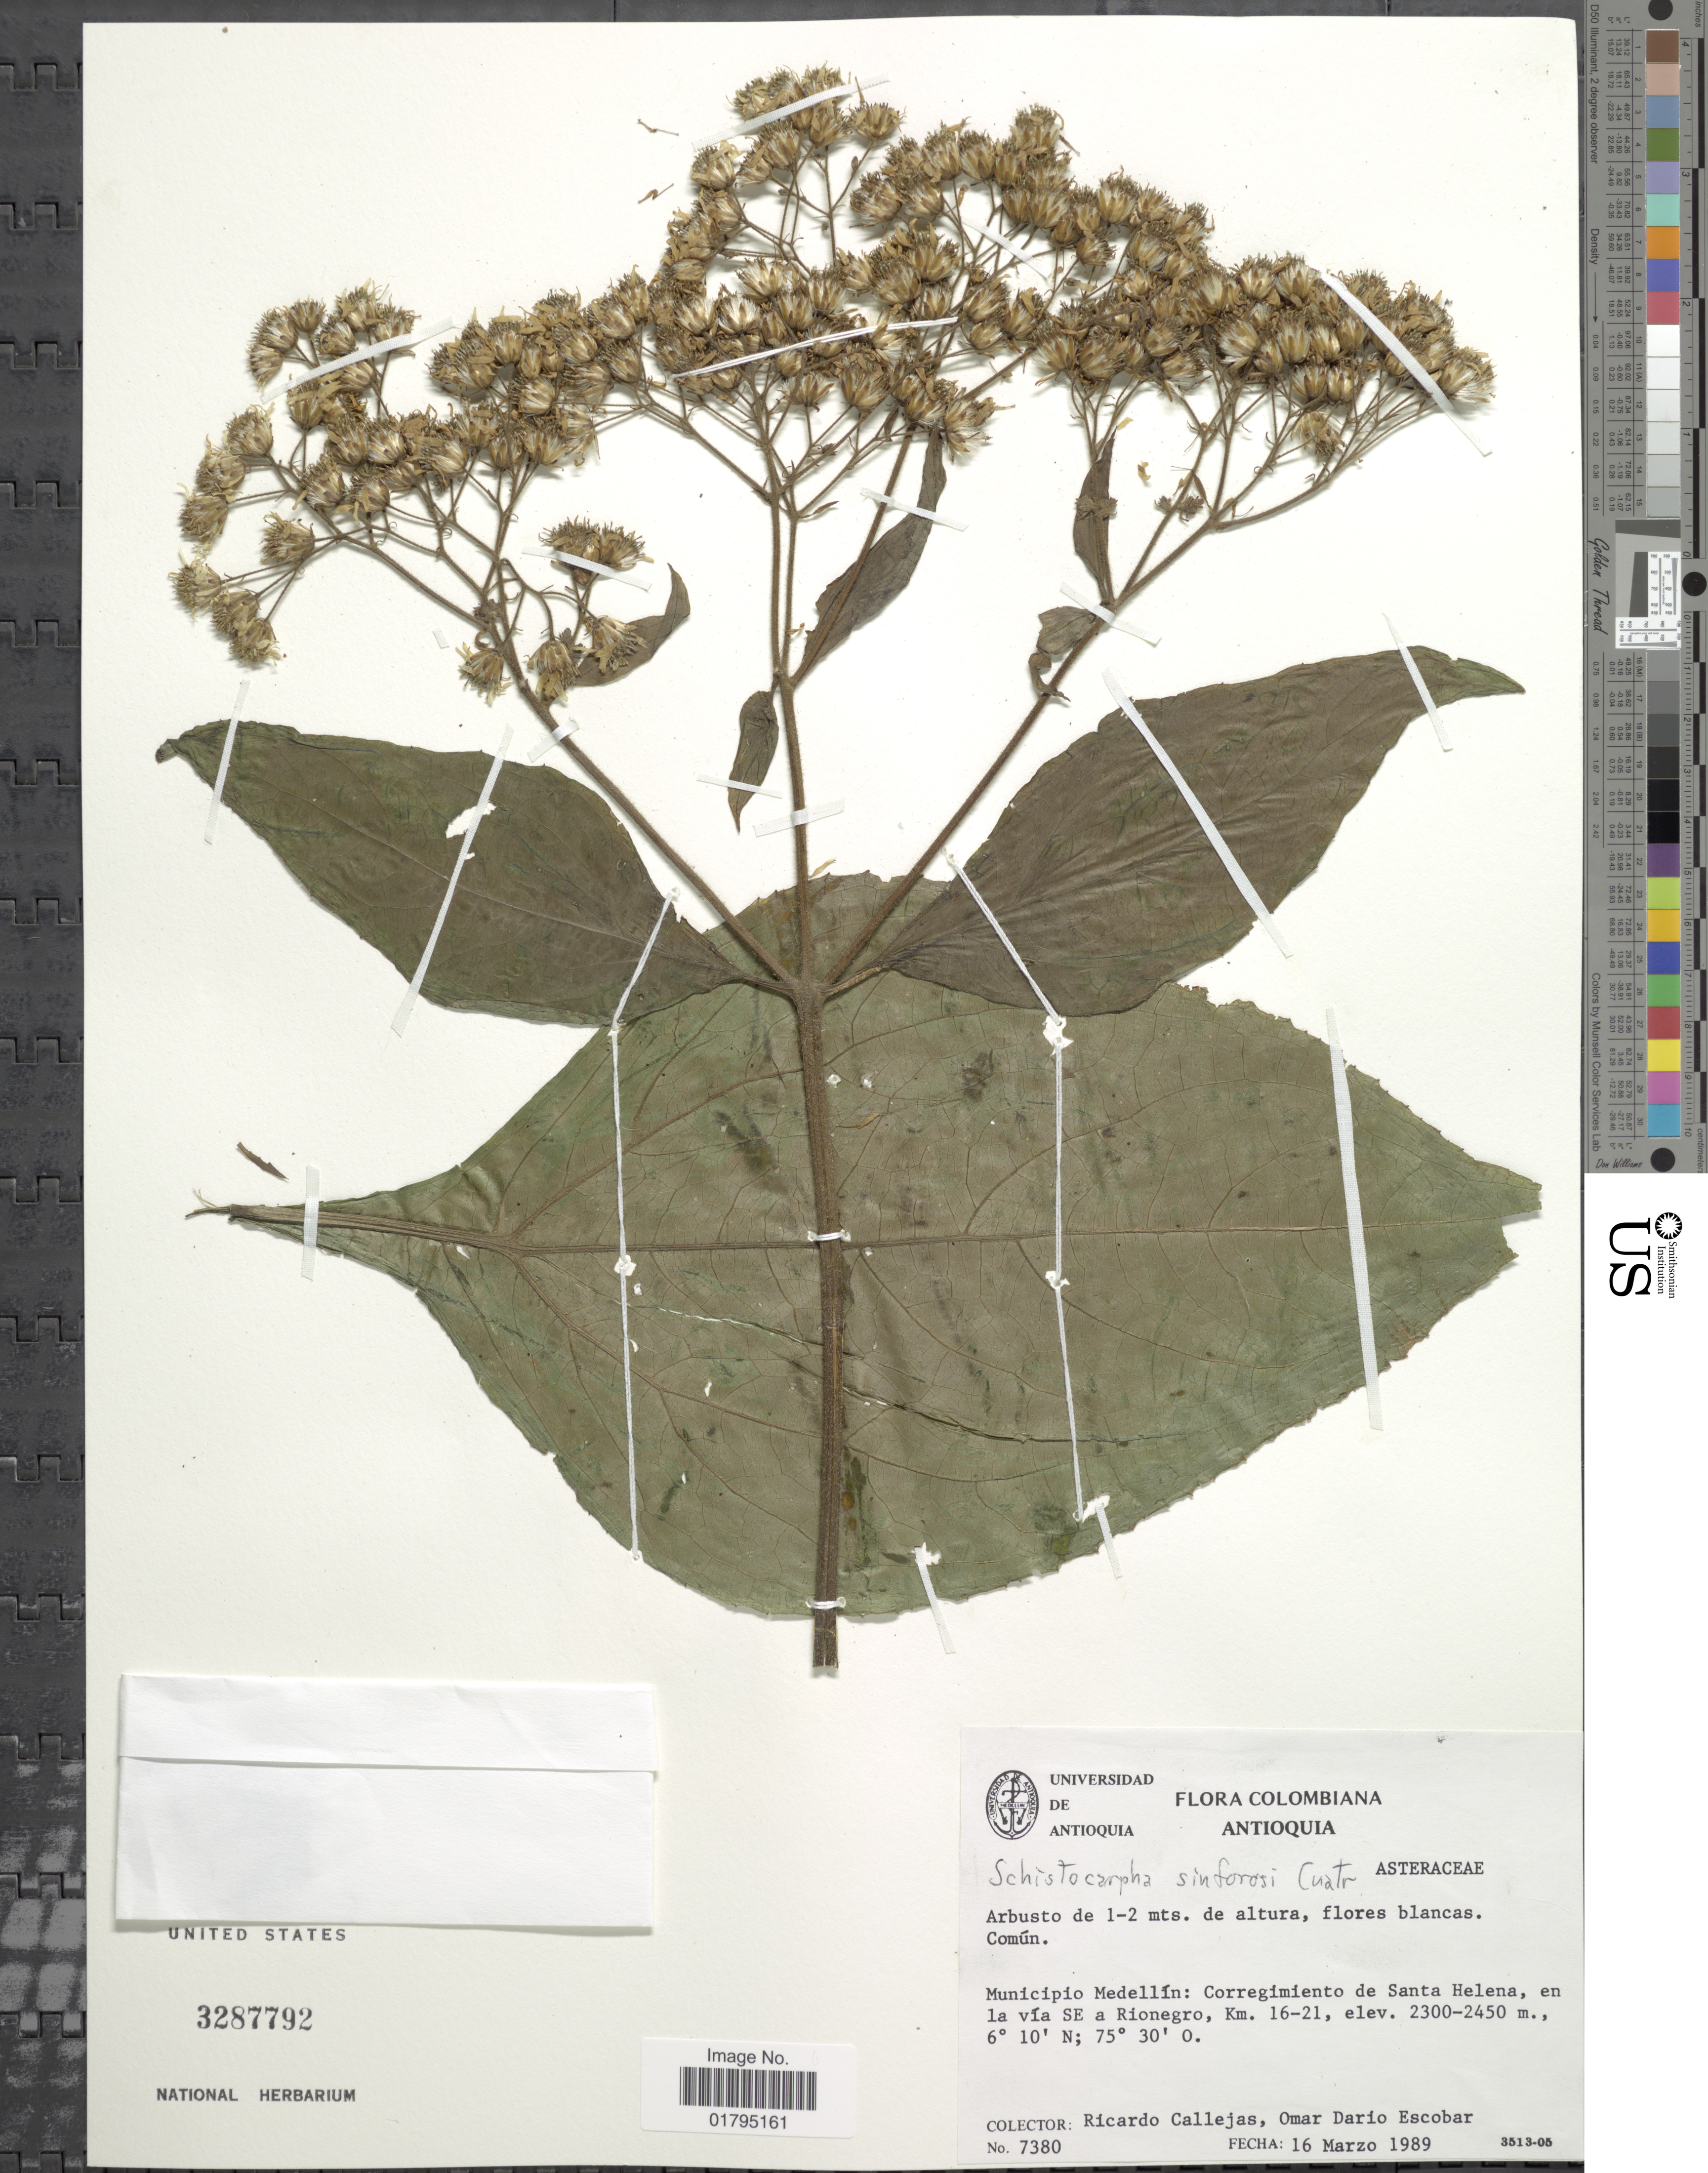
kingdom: Plantae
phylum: Tracheophyta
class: Magnoliopsida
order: Asterales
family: Asteraceae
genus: Schistocarpha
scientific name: Schistocarpha sinforosii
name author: Cuatrec.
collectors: R. Callejas & O. D. Escobar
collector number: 7380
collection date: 1989-03-16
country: Colombia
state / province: Antioquia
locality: Antioquia, Municipio Medellin: Corregimiento de Santa Helena, en la via SE a Rionegro, Km. 16-21.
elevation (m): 2300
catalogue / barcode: US 3287792